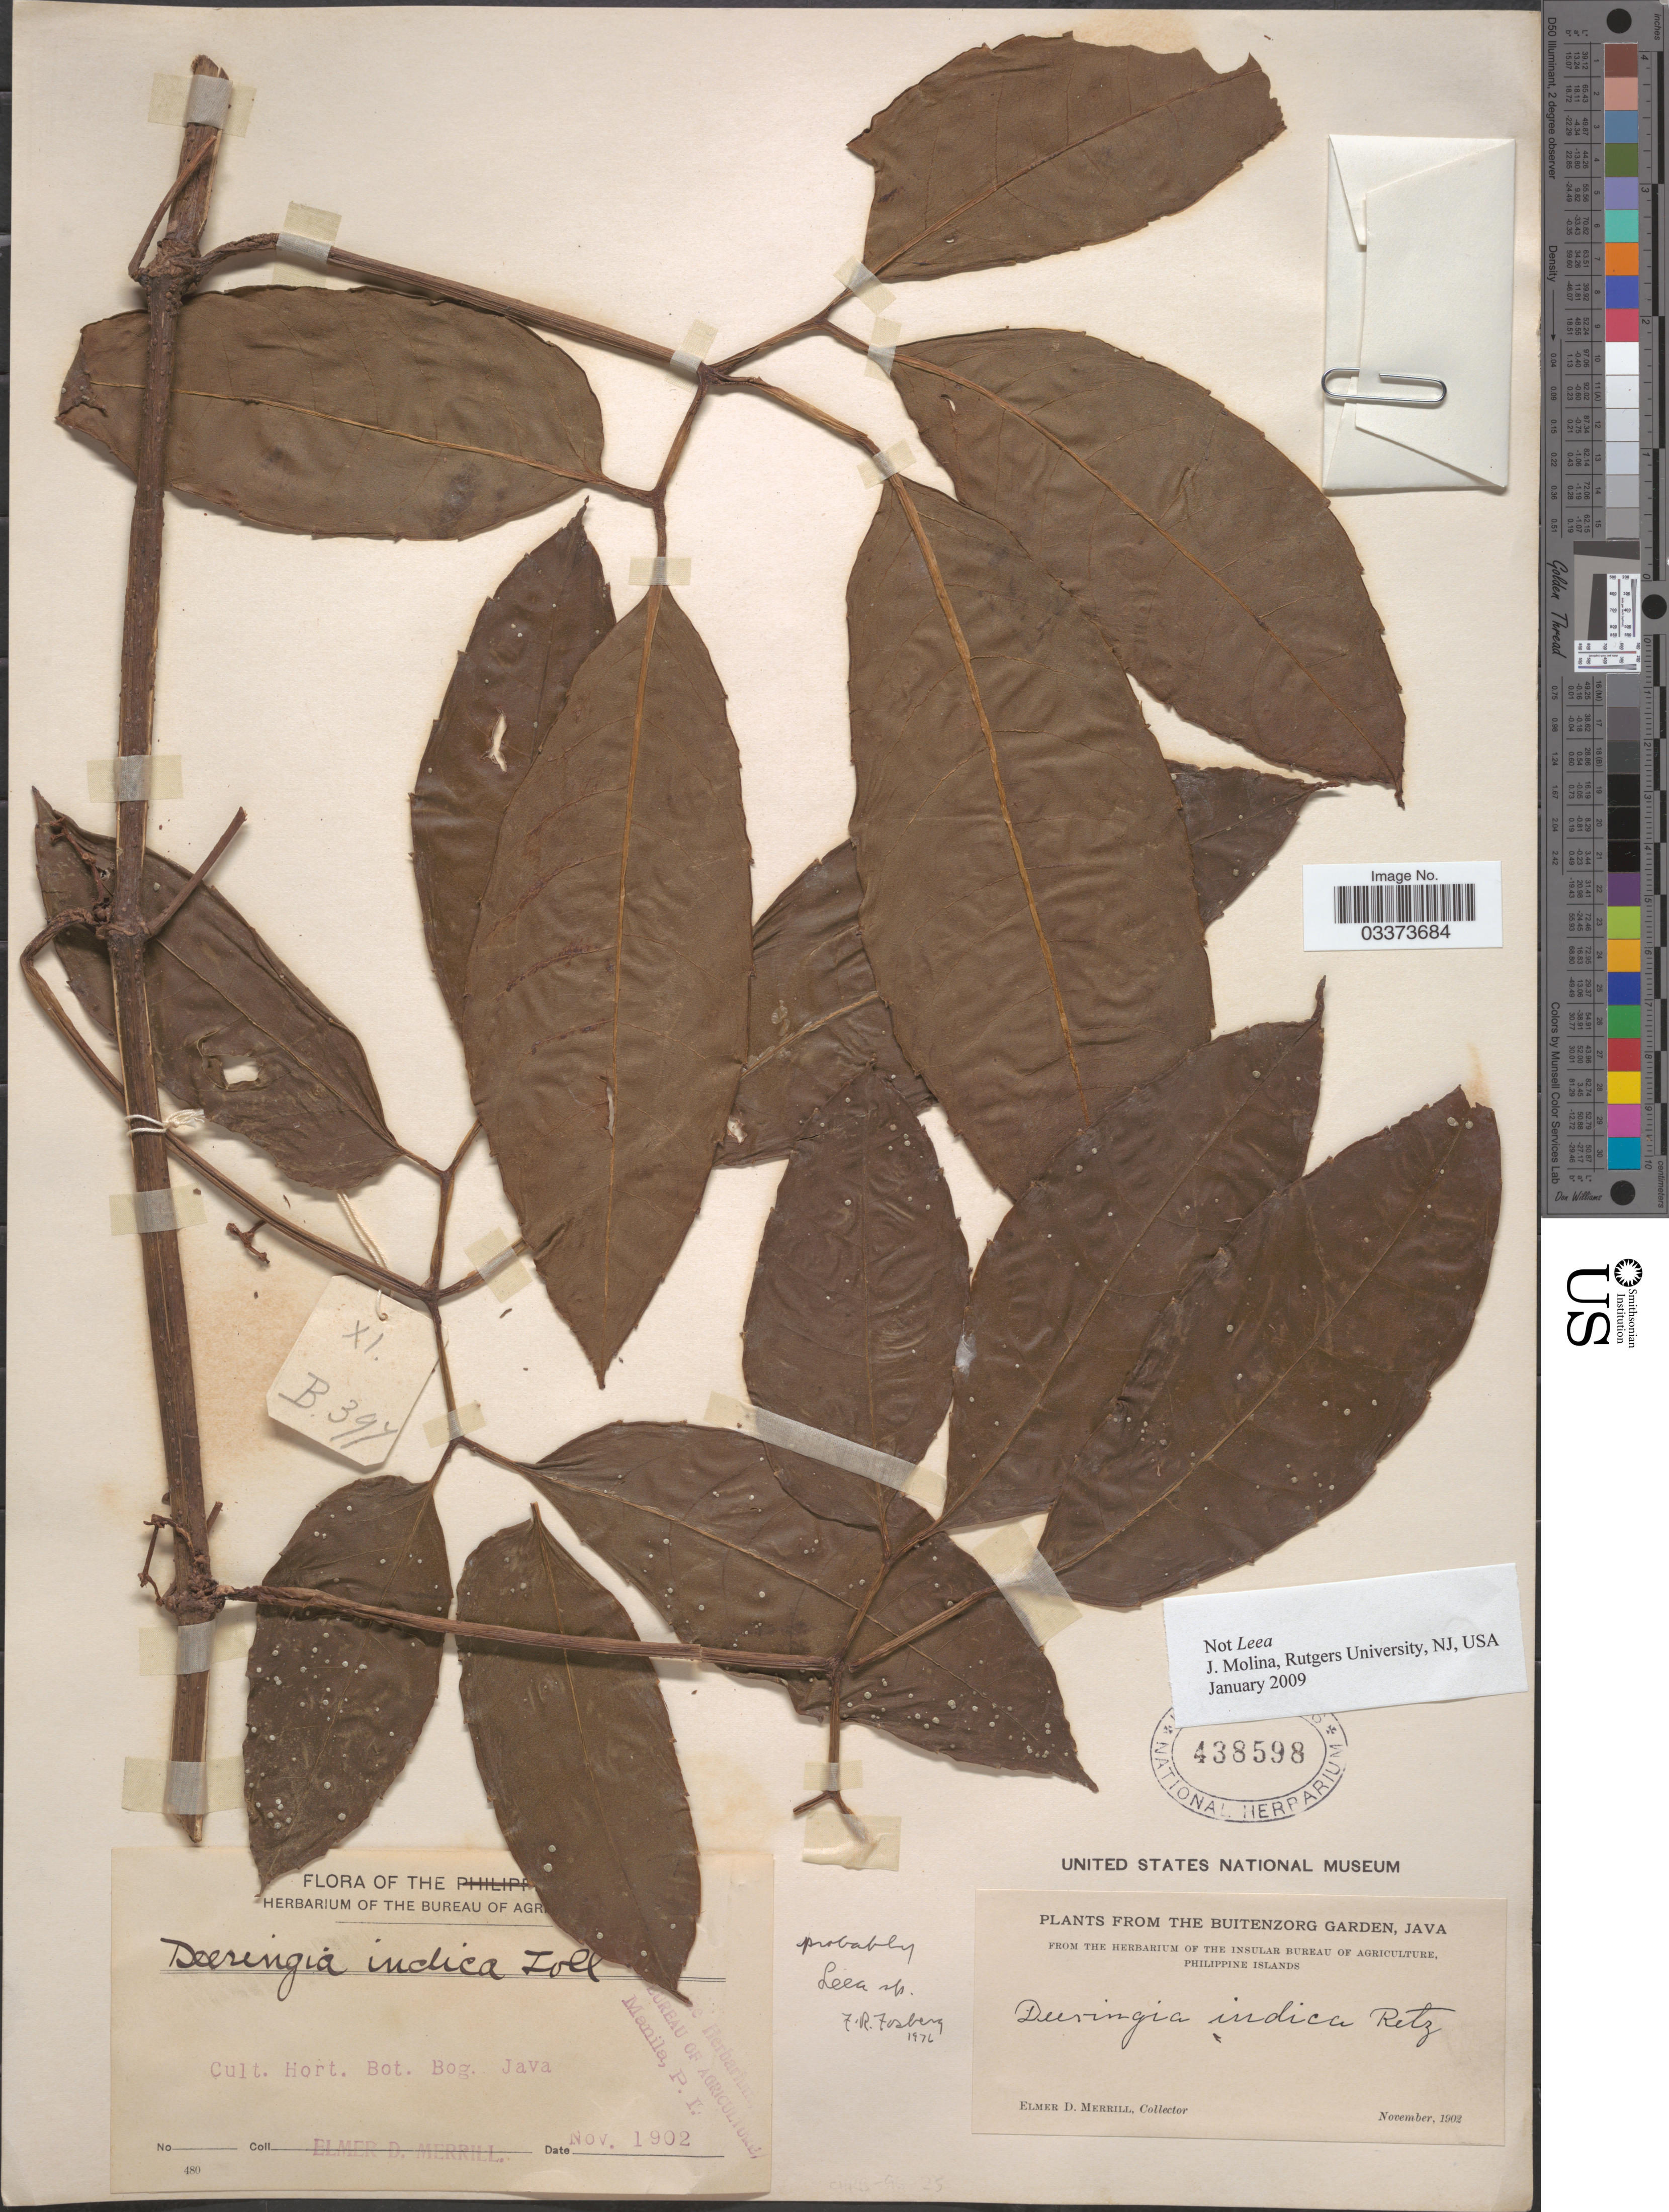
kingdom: Plantae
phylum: Tracheophyta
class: Magnoliopsida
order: Vitales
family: Vitaceae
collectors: E. D. Merrill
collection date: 1902-11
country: Indonesia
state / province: Java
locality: The Buitenzorg Garden. Cult. Hort. Bot. Bog.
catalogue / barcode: US 438598